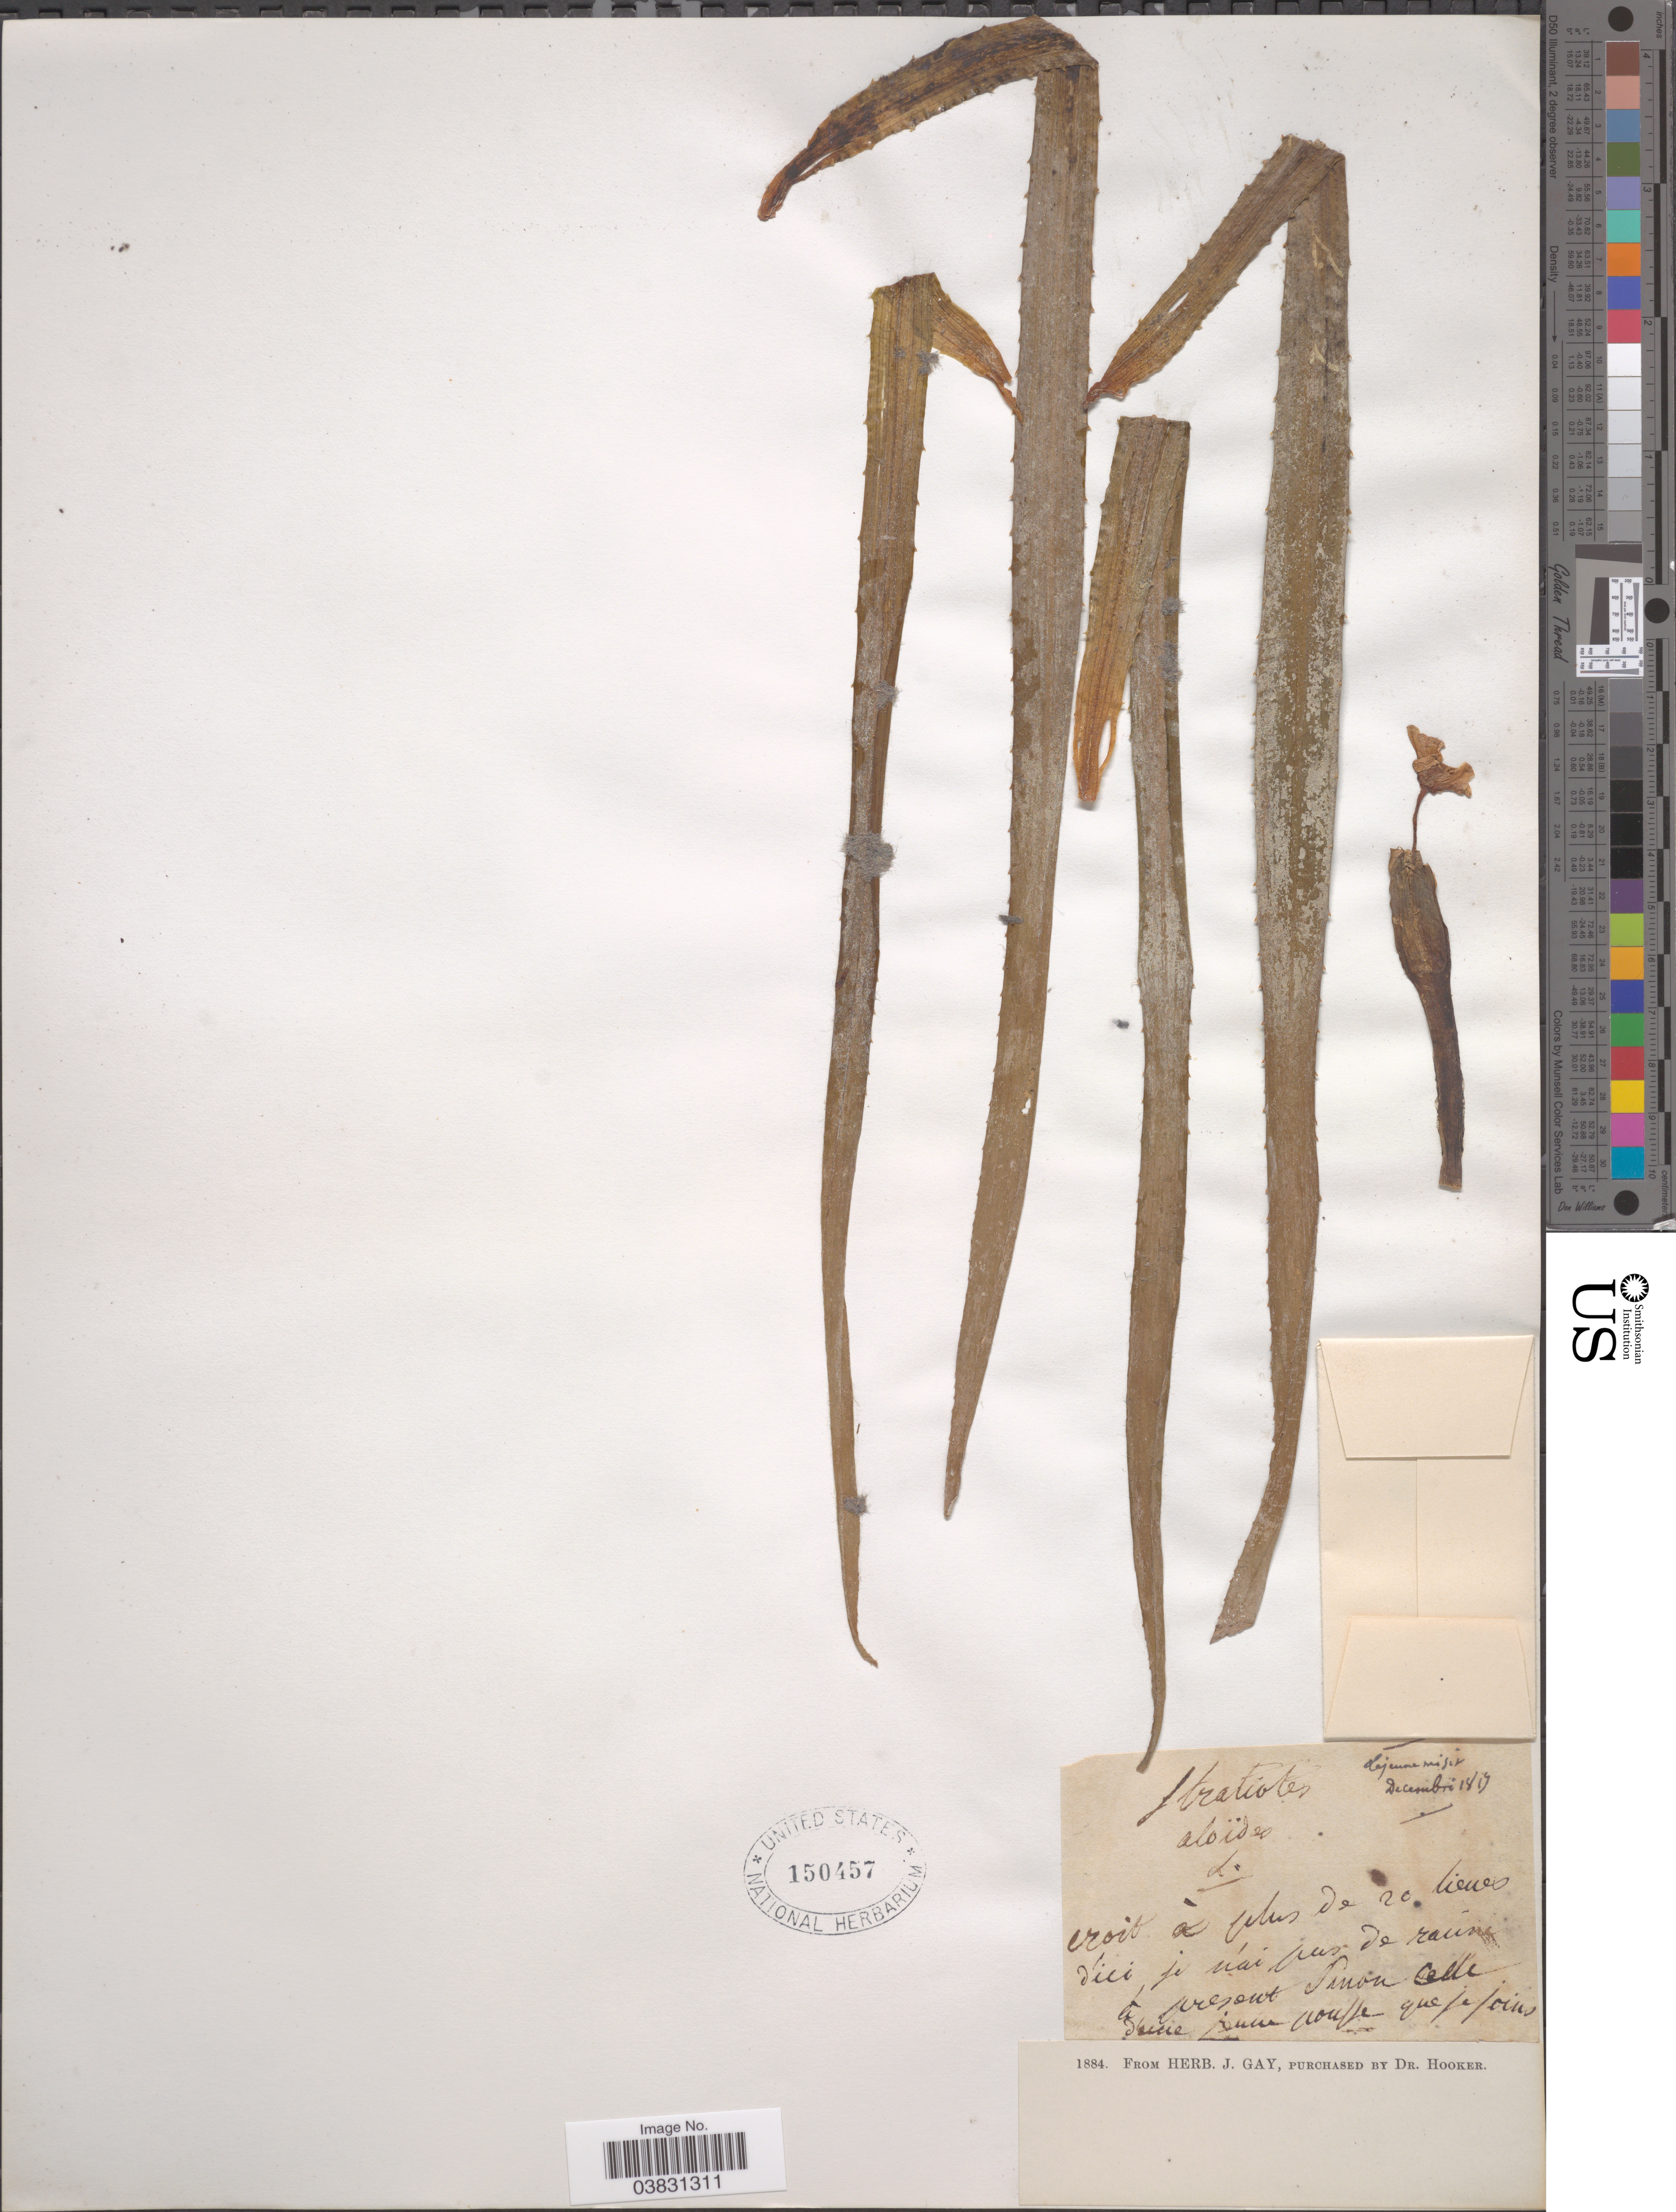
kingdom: Plantae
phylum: Tracheophyta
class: Liliopsida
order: Alismatales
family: Hydrocharitaceae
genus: Stratiotes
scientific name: Stratiotes aloides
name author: L.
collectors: ex herb. J. Gay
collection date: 1819-12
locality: Pres de ro lienes díci je mái pus de raime à present Sinon Celte ducie puhn uoulfe que je joins. [interpreted]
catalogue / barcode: US 150457